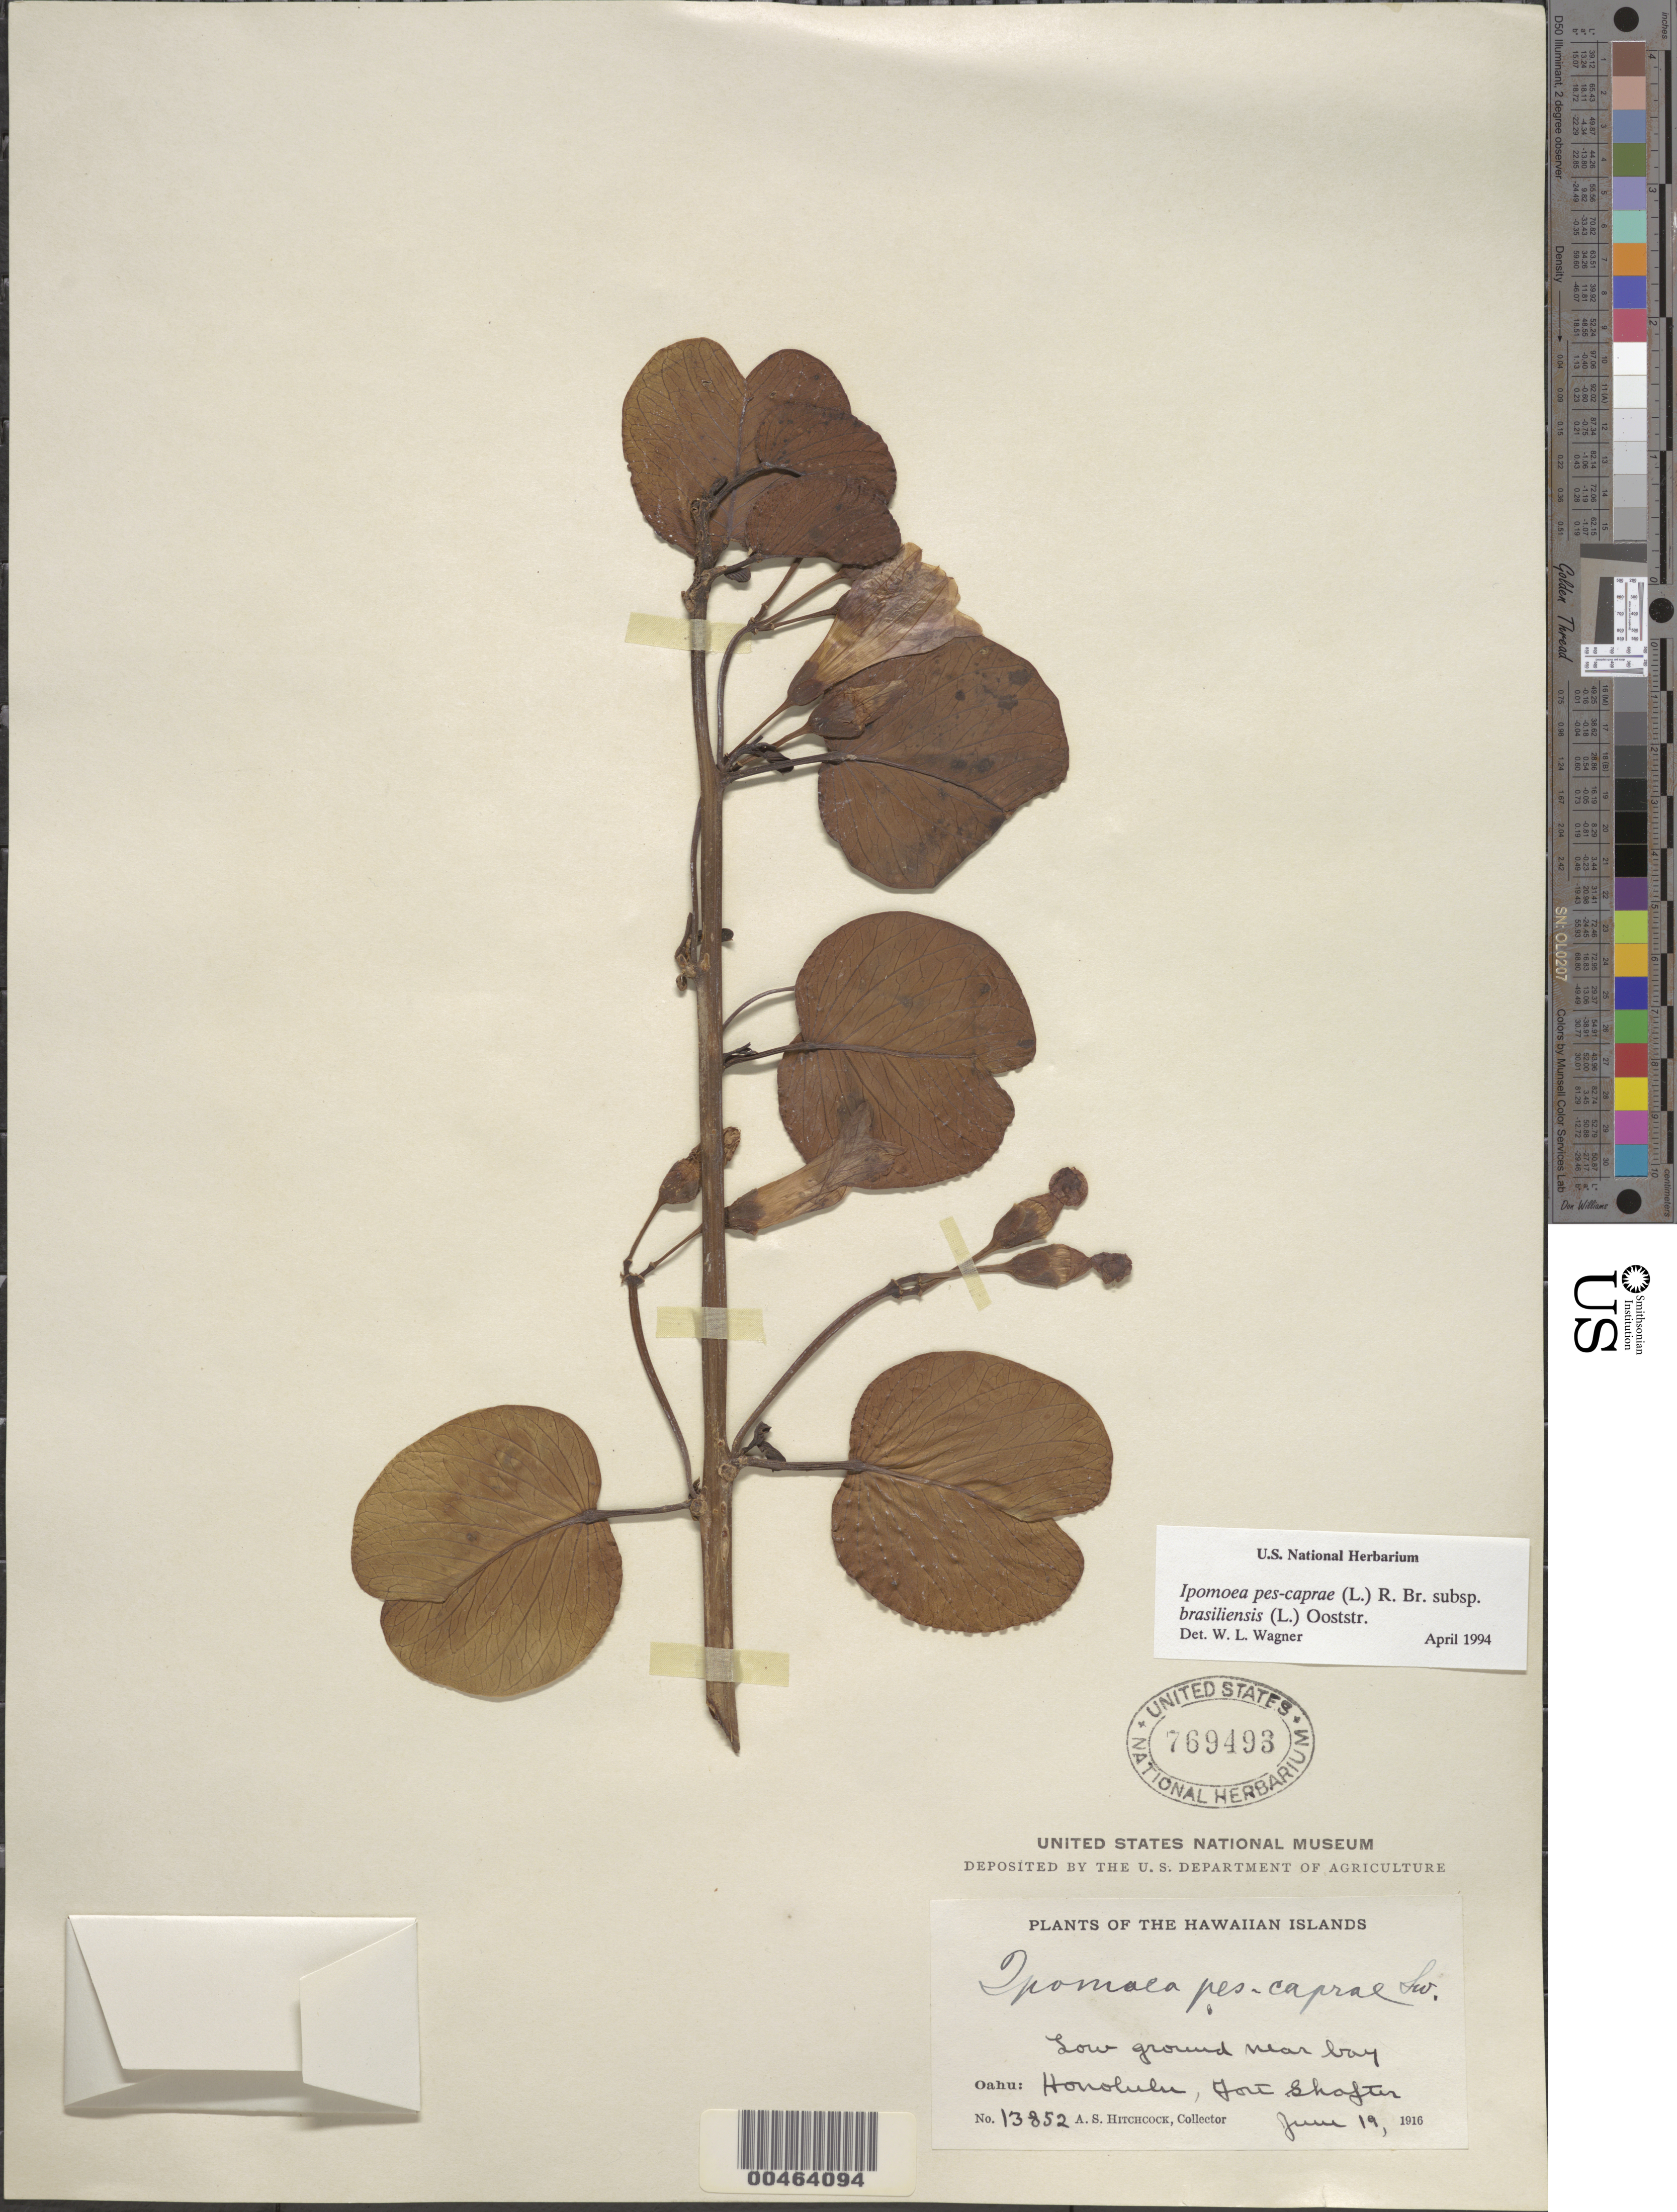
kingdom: Plantae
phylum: Tracheophyta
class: Magnoliopsida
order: Solanales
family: Convolvulaceae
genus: Ipomoea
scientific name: Ipomoea pes-caprae subsp. brasiliensis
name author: (L.) Ooststr.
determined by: Wagner, W. L., (BOT), Smithsonian Institution - National Museum of Natural History (UNITED STATES)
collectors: A. S. Hitchcock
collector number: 13852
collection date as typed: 19 Jun 1916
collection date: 1916-06-19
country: United States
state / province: Hawaii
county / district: Honolulu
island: Oahu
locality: Honolulu, Fort Shafter, near bay.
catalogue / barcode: US 769493